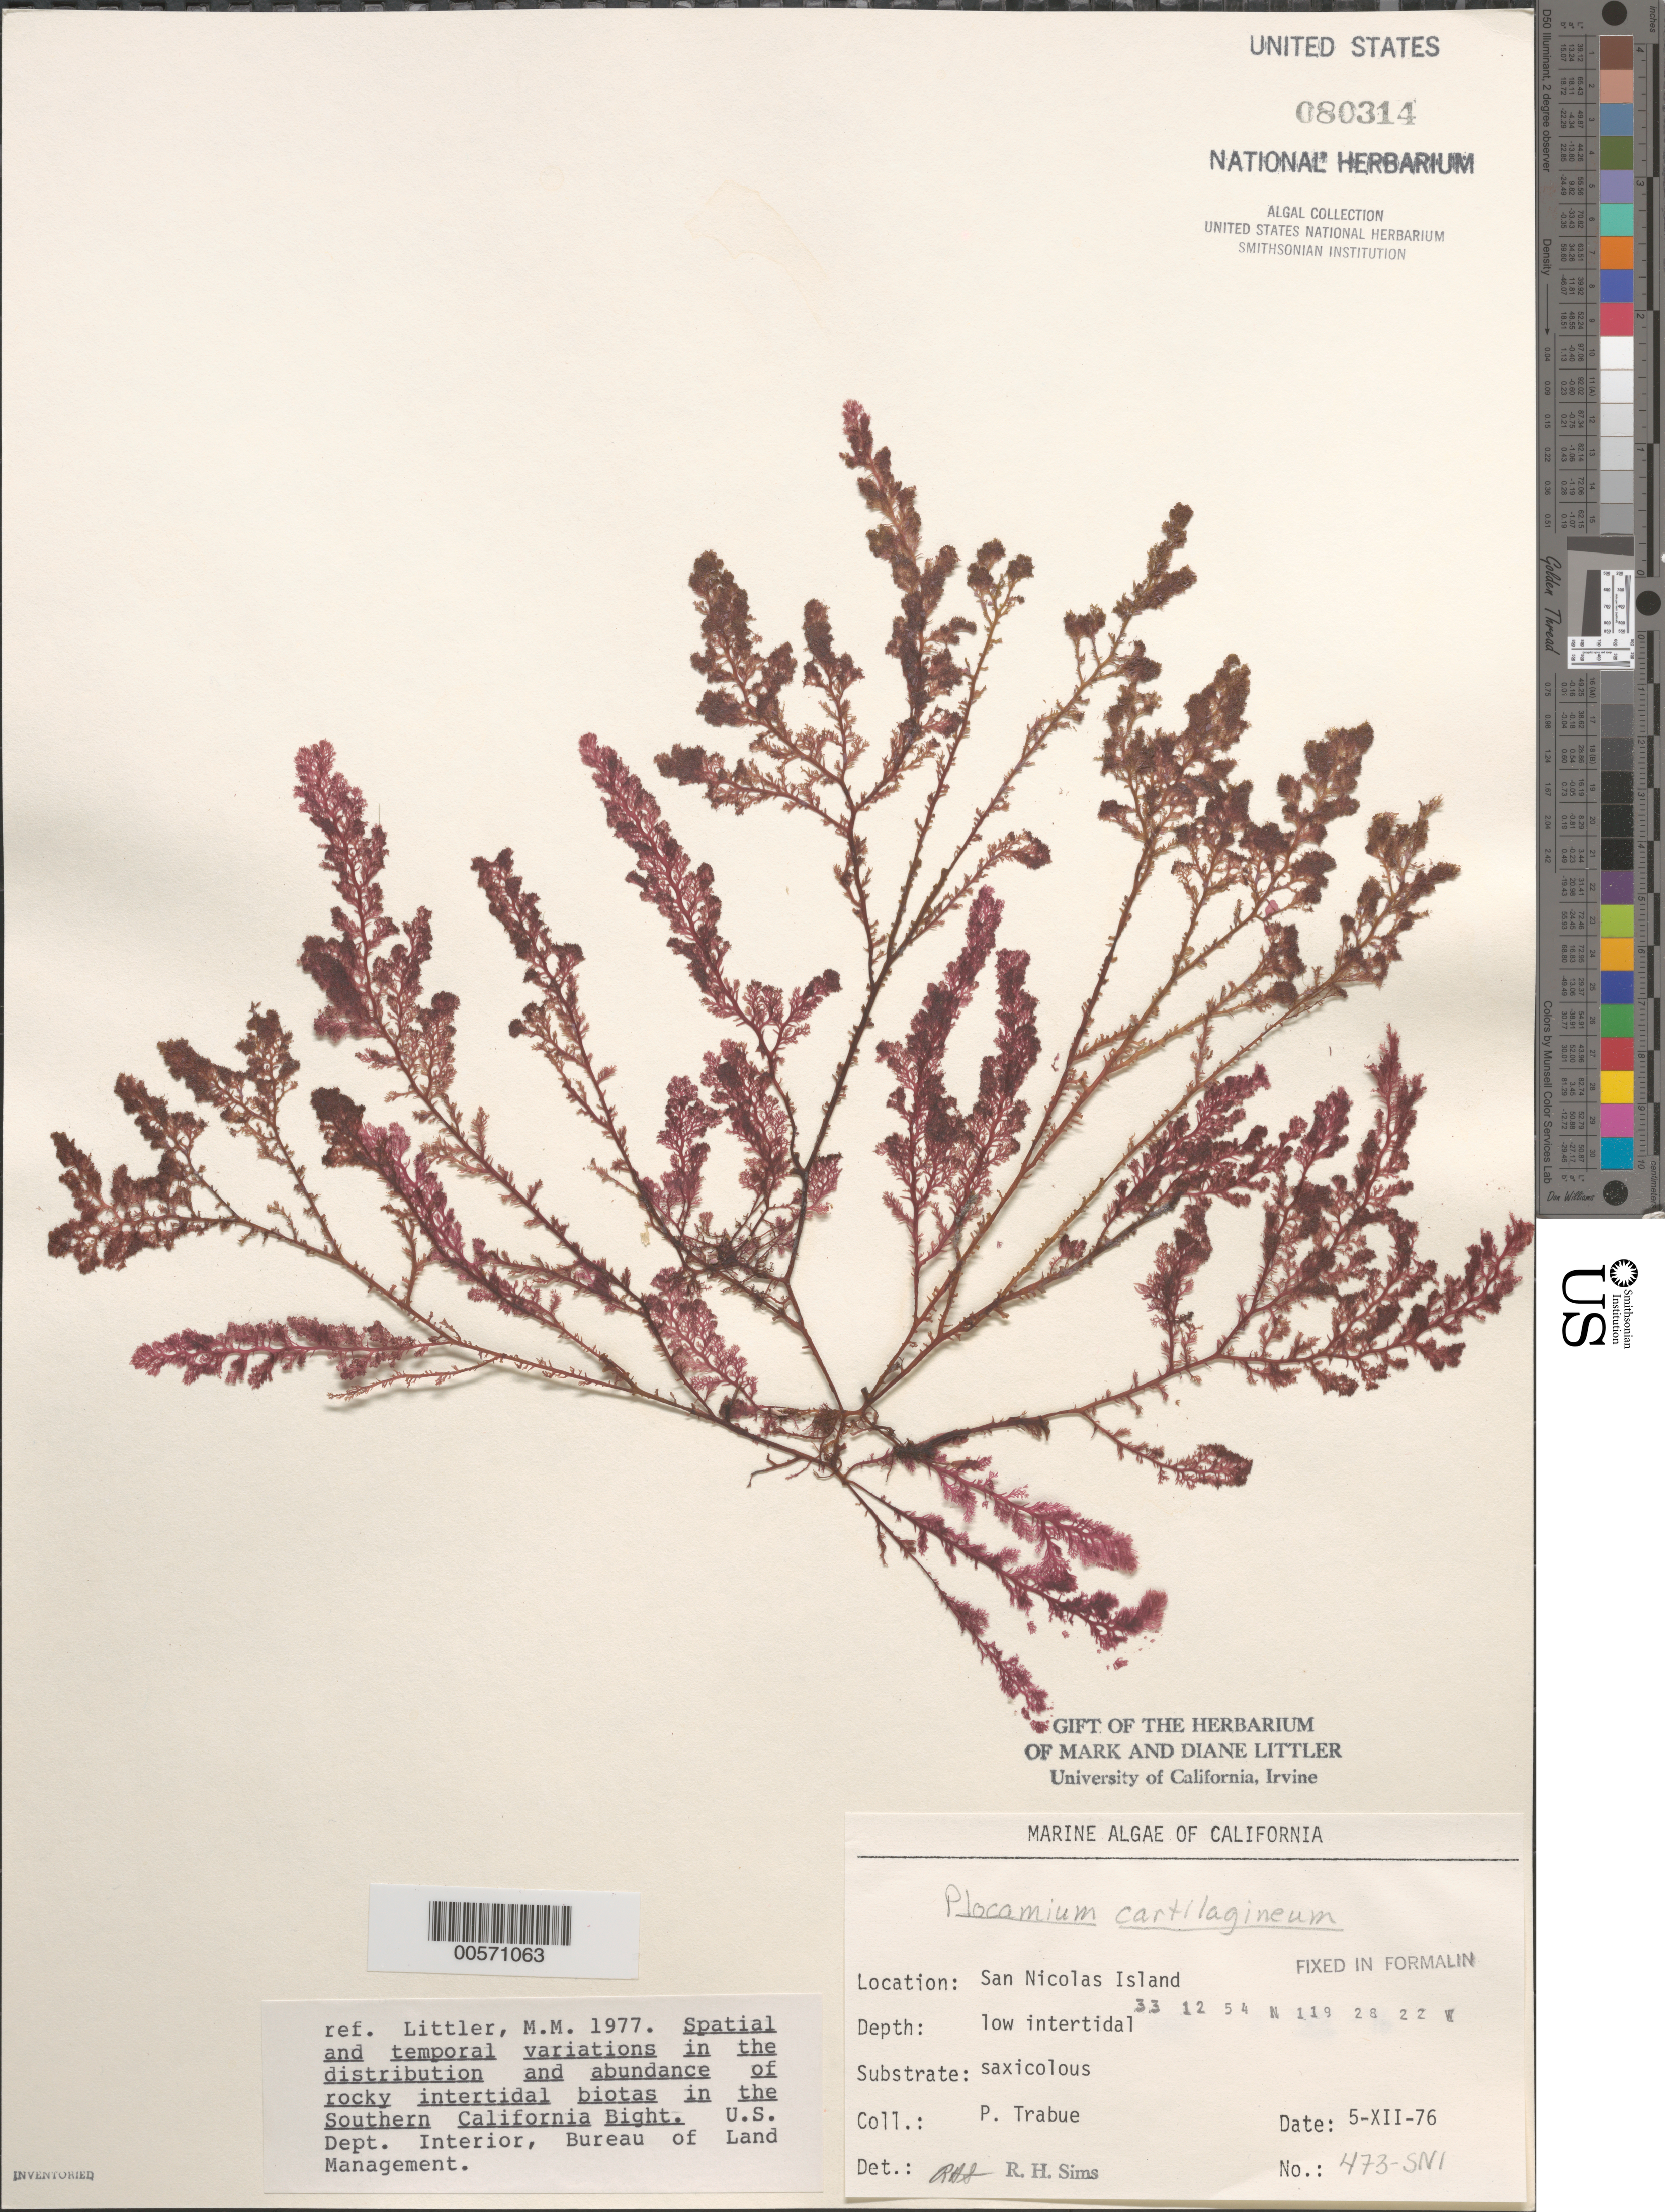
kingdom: Plantae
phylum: Rhodophyta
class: Florideophyceae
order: Plocamiales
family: Plocamiaceae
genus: Plocamium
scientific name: Plocamium cartilagineum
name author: (L.) P.S. Dixon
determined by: Sims, Robert H.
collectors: P. J. Trabue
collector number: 473-sni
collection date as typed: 05 Dec 1976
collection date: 1976-12-05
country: United States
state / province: California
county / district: Ventura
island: San Nicolas Island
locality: Dutch Harbor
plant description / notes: BLM-SOCALBIGHT Rocky Intertidal Survey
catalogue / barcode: US 80314